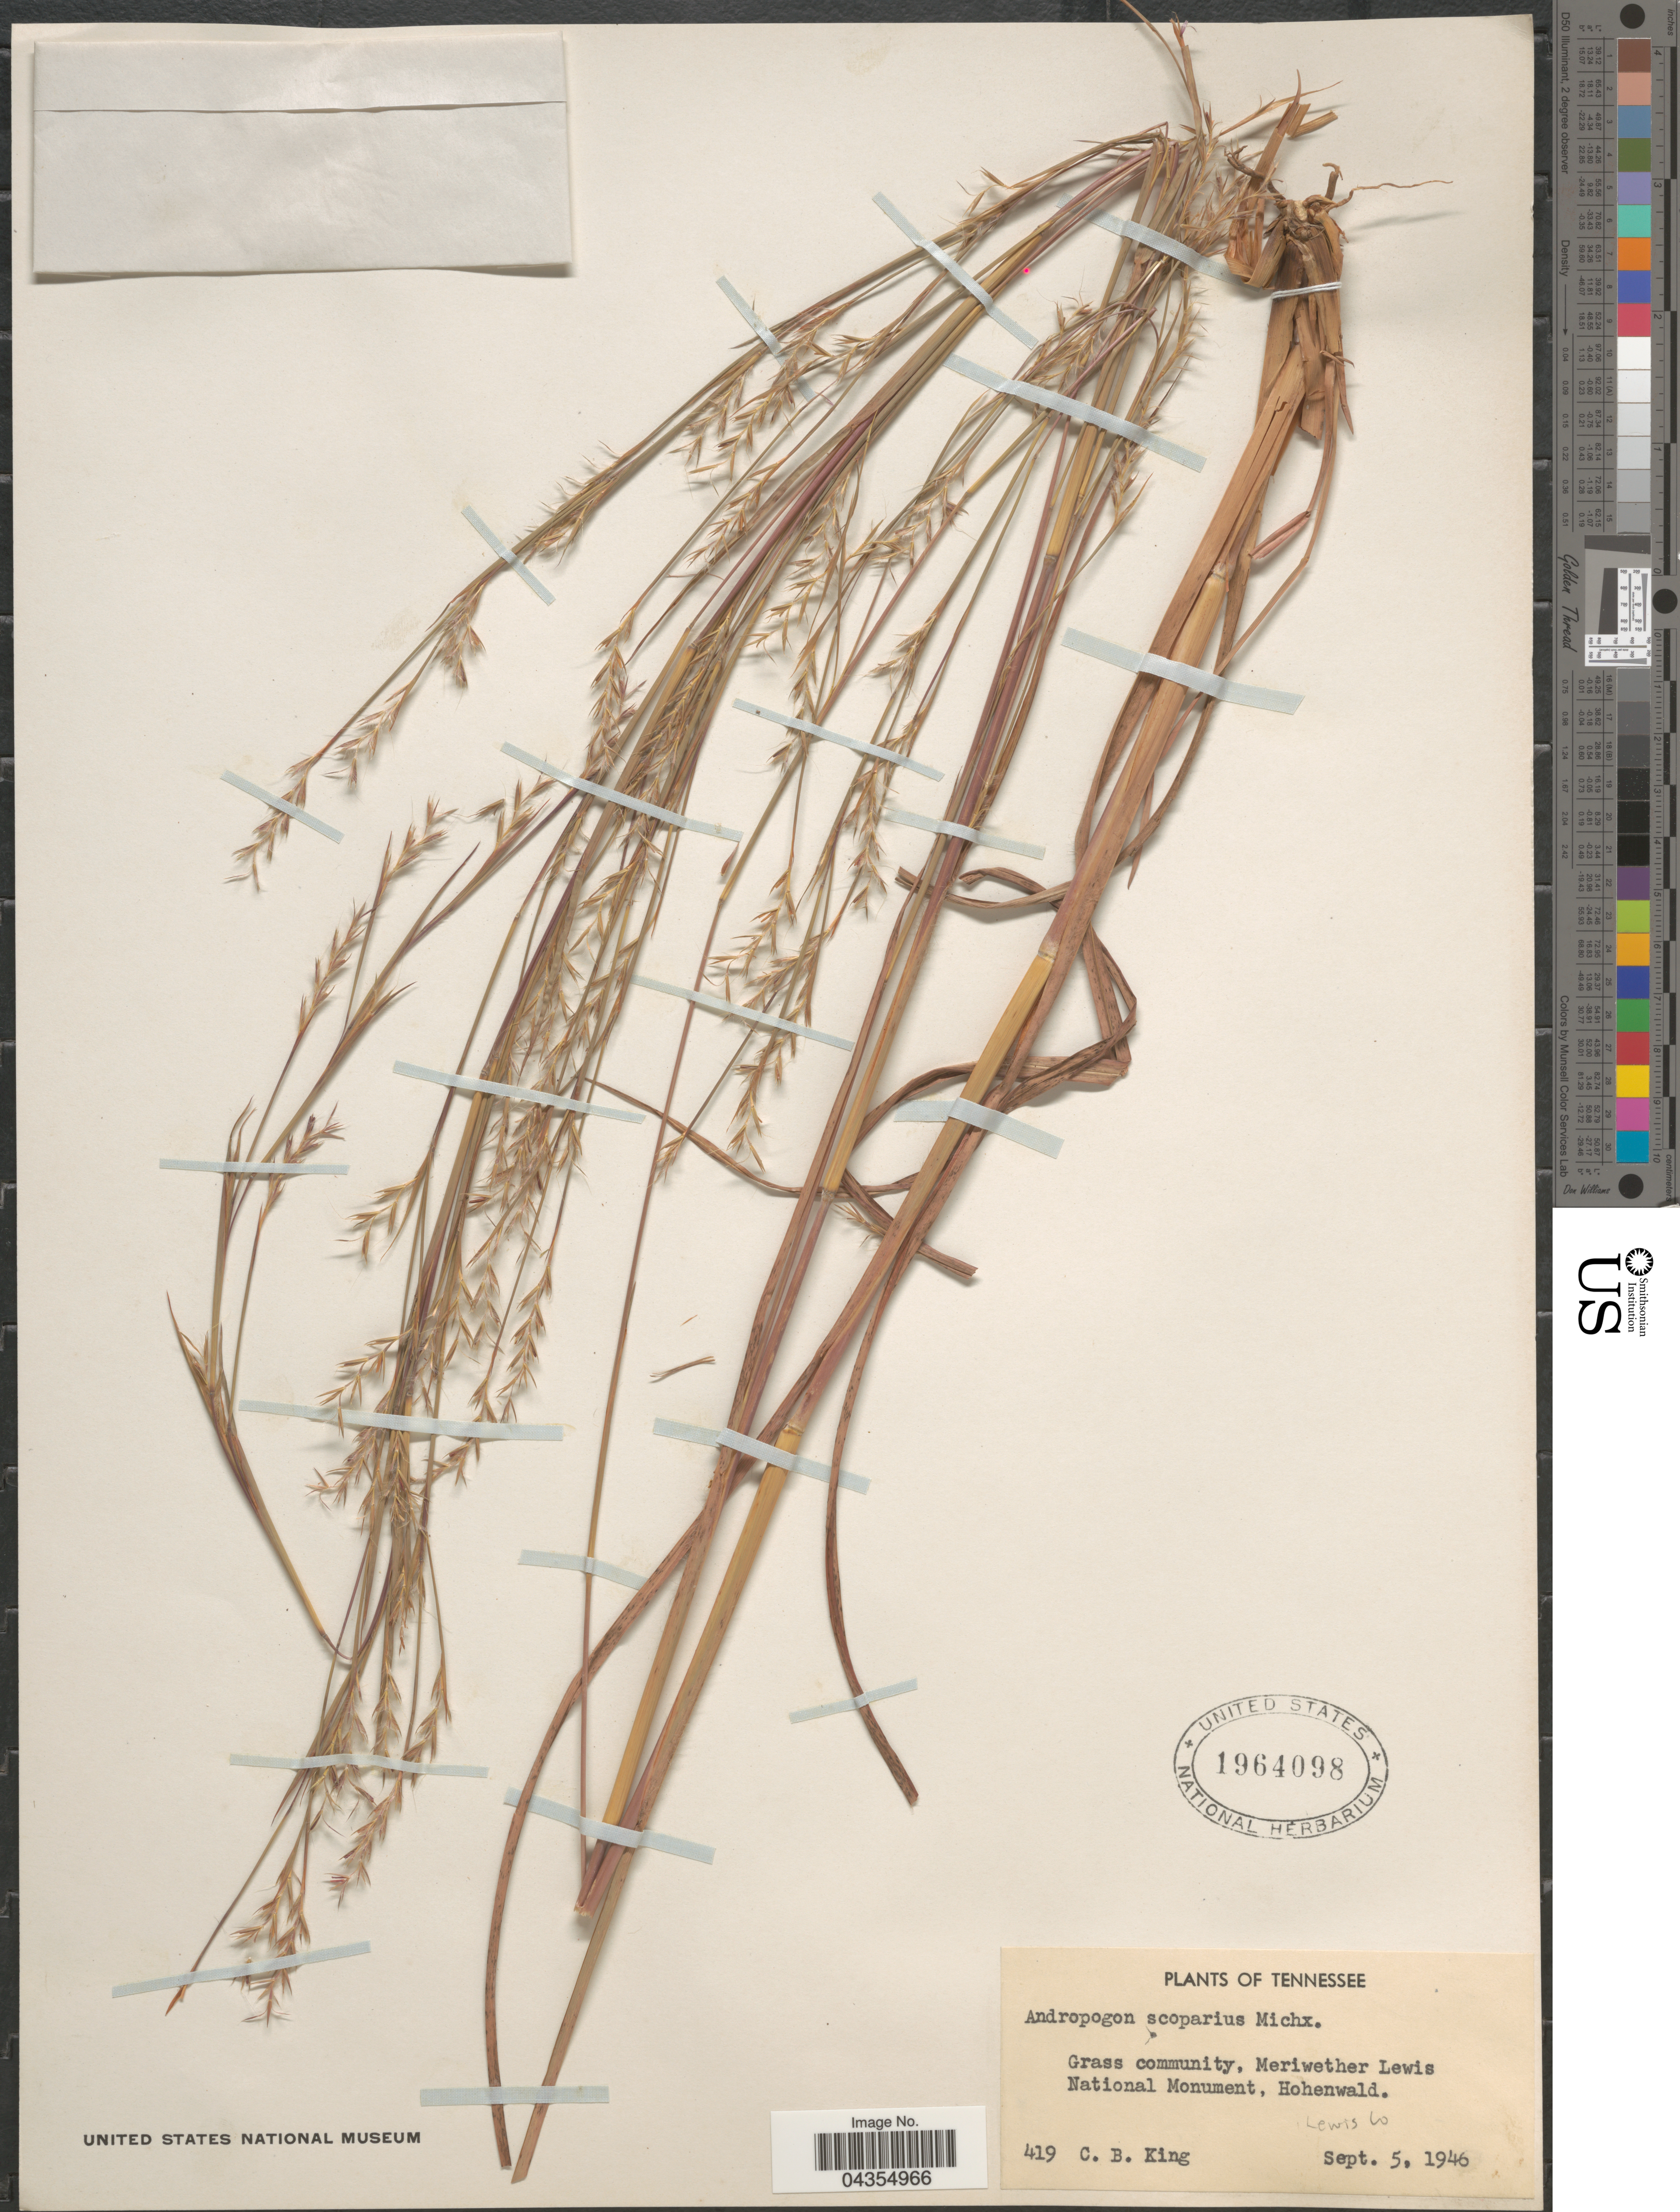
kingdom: Plantae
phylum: Tracheophyta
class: Liliopsida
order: Poales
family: Poaceae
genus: Schizachyrium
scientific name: Schizachyrium sanguineum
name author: (Retz.) Alston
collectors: C. King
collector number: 419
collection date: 1946-09-05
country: United States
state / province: Tennessee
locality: Grass community, Meriwether Lewis National Monument, Hohenwald. Lewis Co.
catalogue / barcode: US 1964098